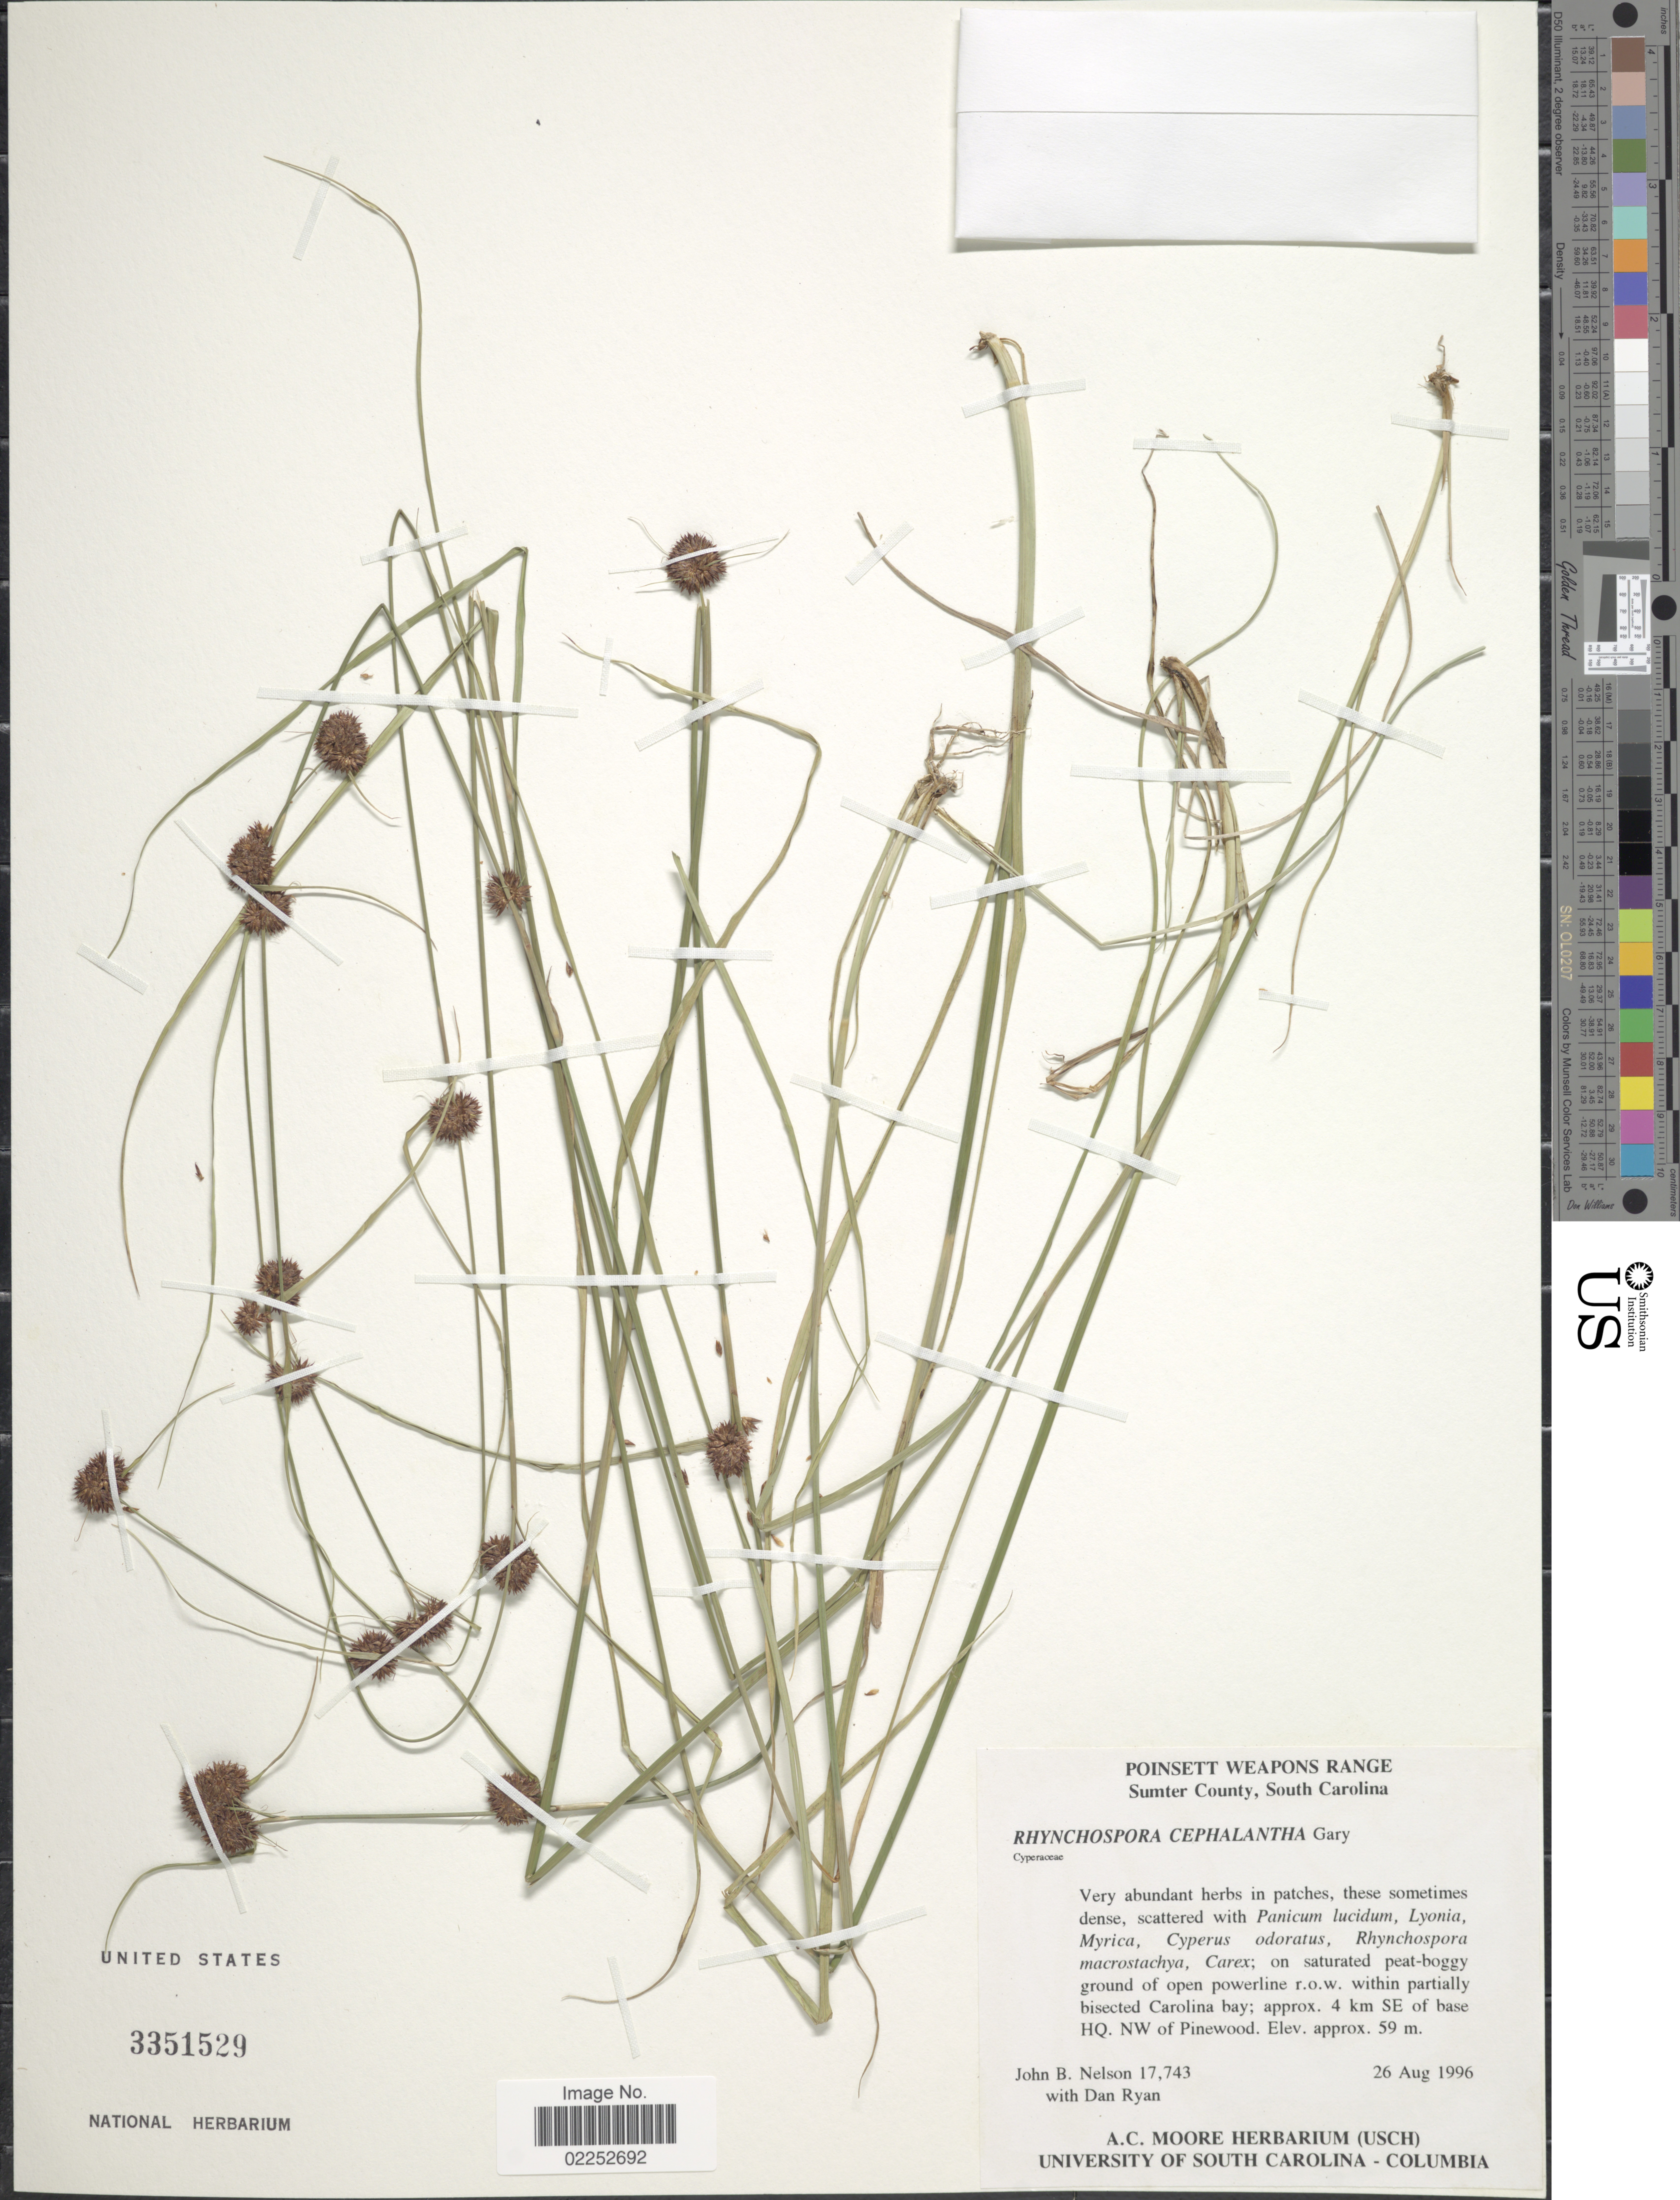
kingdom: Plantae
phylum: Tracheophyta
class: Liliopsida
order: Poales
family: Cyperaceae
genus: Rhynchospora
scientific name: Rhynchospora microcephala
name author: (Britton) Britton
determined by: Naczi, R. F. C.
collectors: J. B. Nelson & D. Ryan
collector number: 17743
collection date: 1996-08-26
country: United States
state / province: South Carolina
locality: Poinsett Weapons Range, Sumter County. Carolina bay; approx. 4 km SE of base HQ, NW of Pinewood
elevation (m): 59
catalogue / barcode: US 3351529